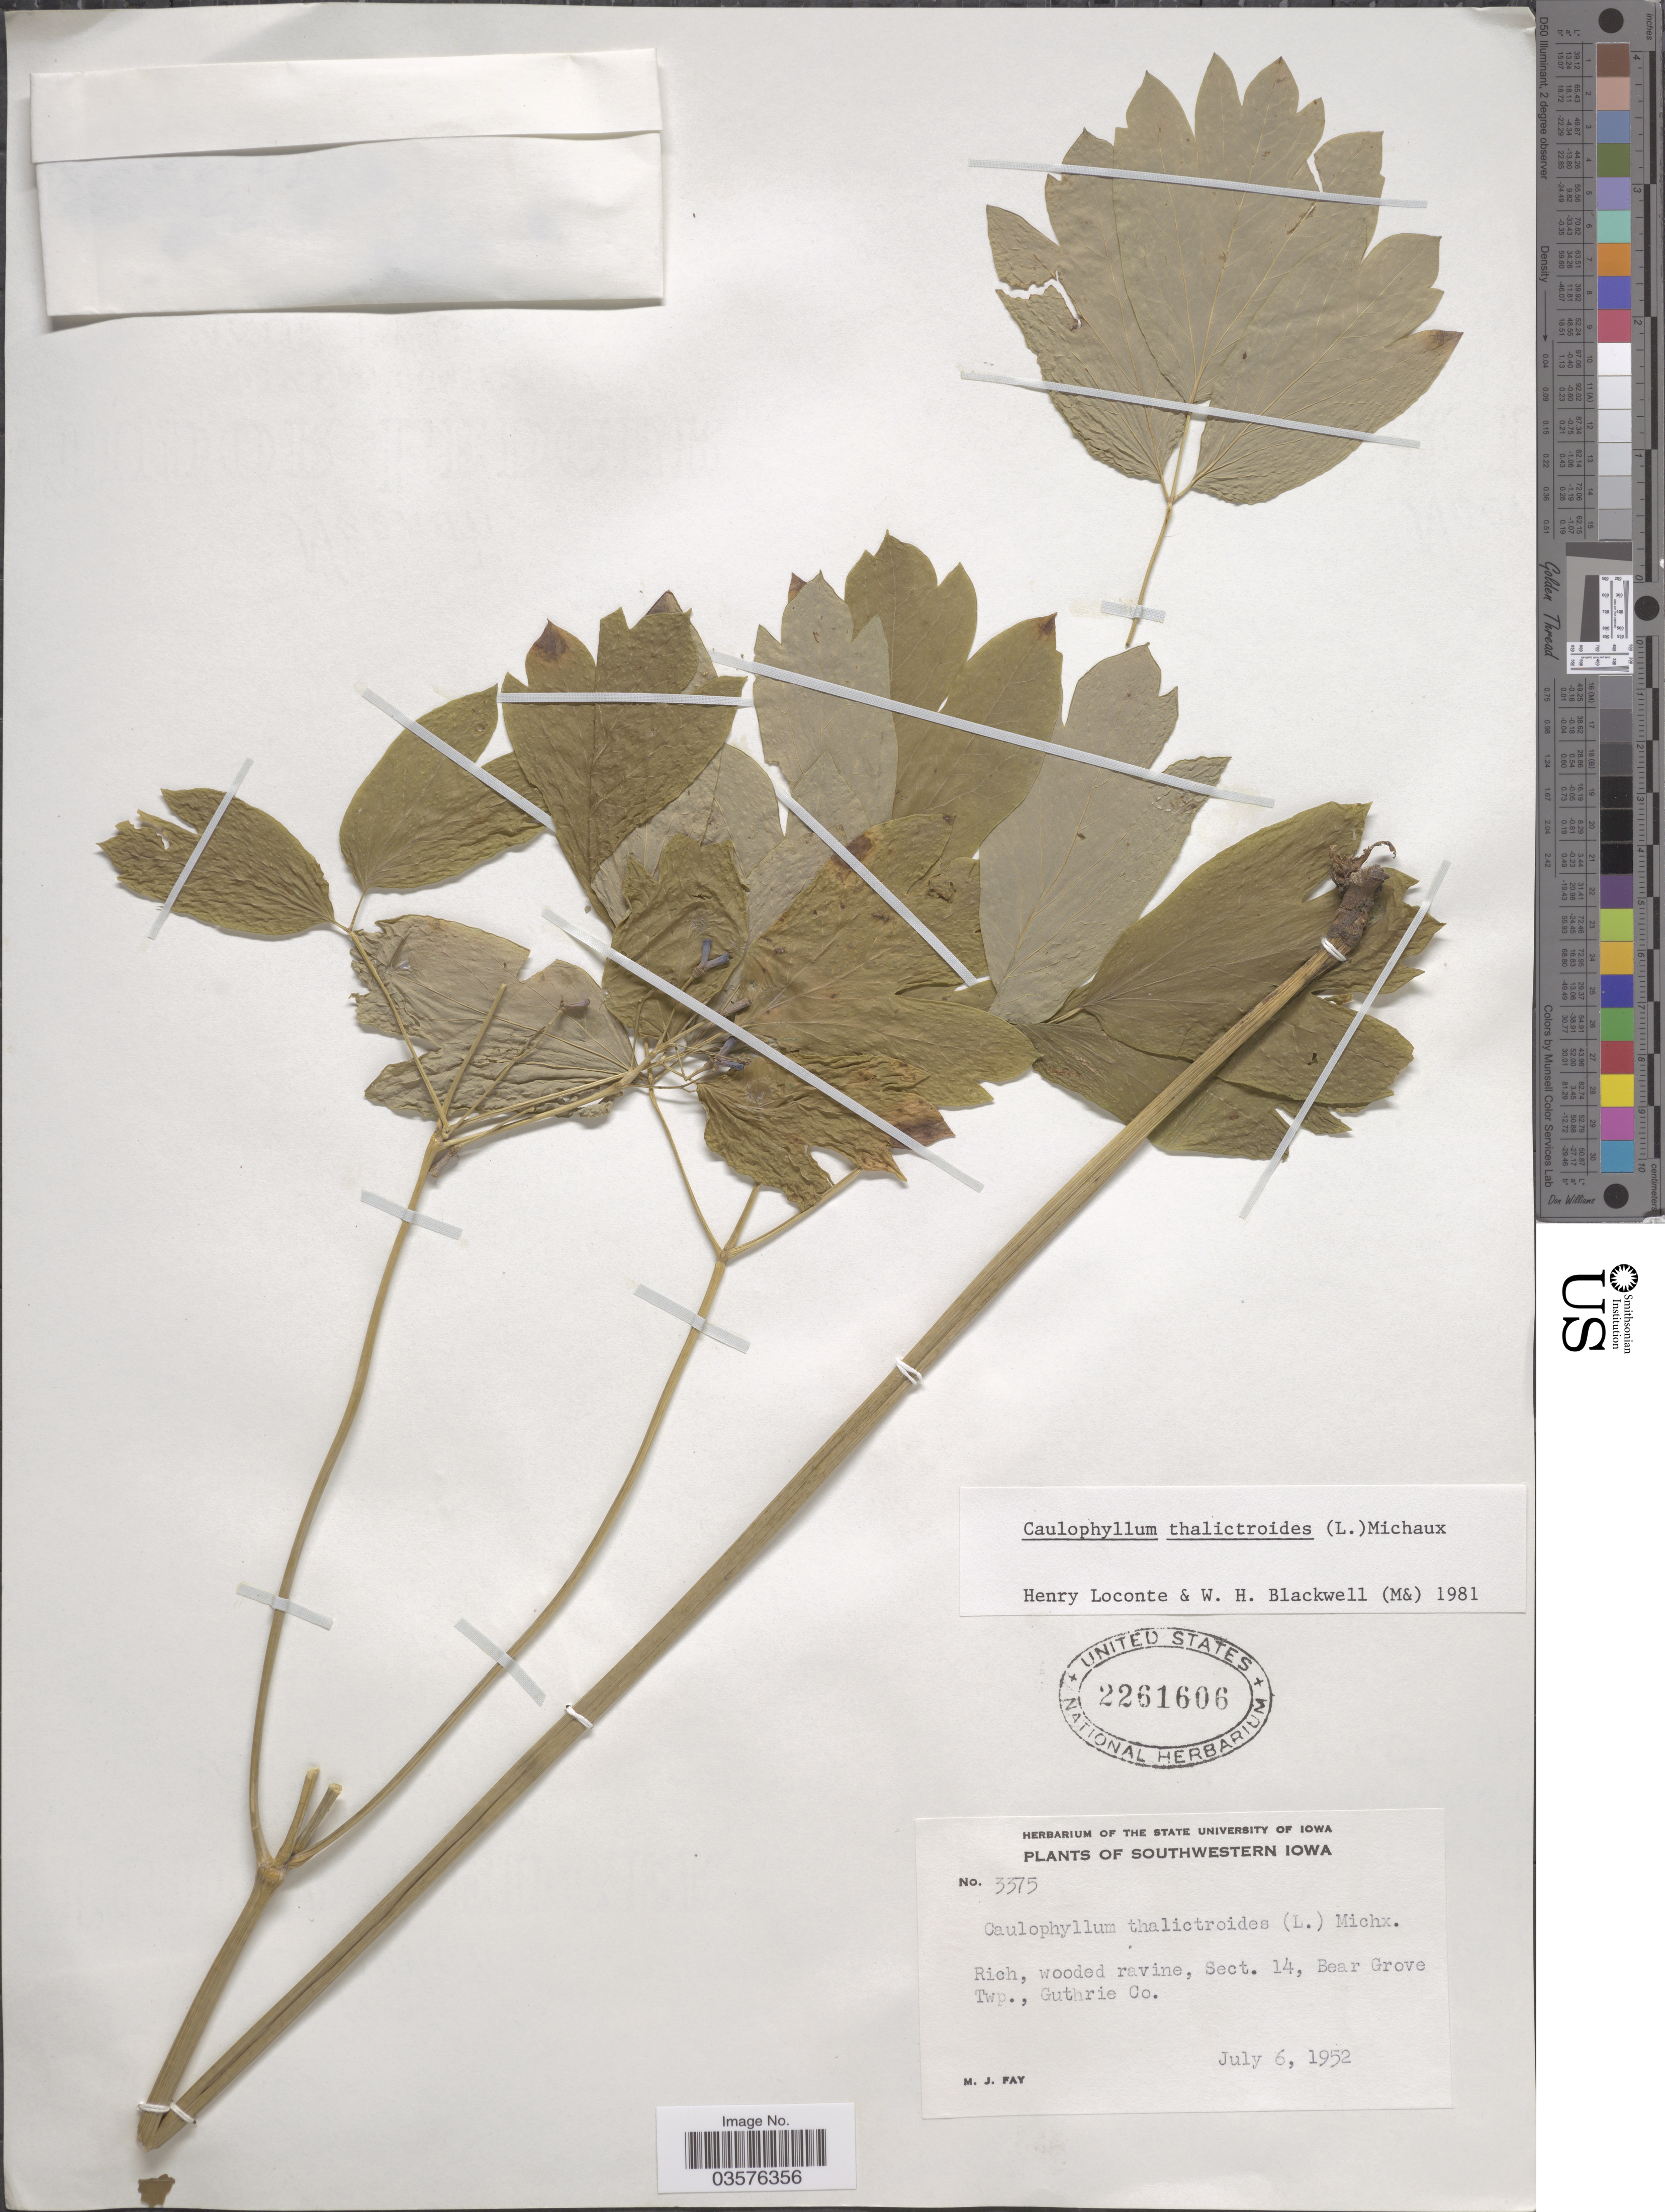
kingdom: Plantae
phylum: Tracheophyta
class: Magnoliopsida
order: Ranunculales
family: Berberidaceae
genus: Caulophyllum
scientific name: Caulophyllum thalictroides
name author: (L.) Michx.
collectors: M. Fay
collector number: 3375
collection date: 1952-07-06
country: United States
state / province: Iowa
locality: Southwestern Iowa. Sect. 14, Bear Grove Twp., Guthrie Co.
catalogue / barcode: US 2261606